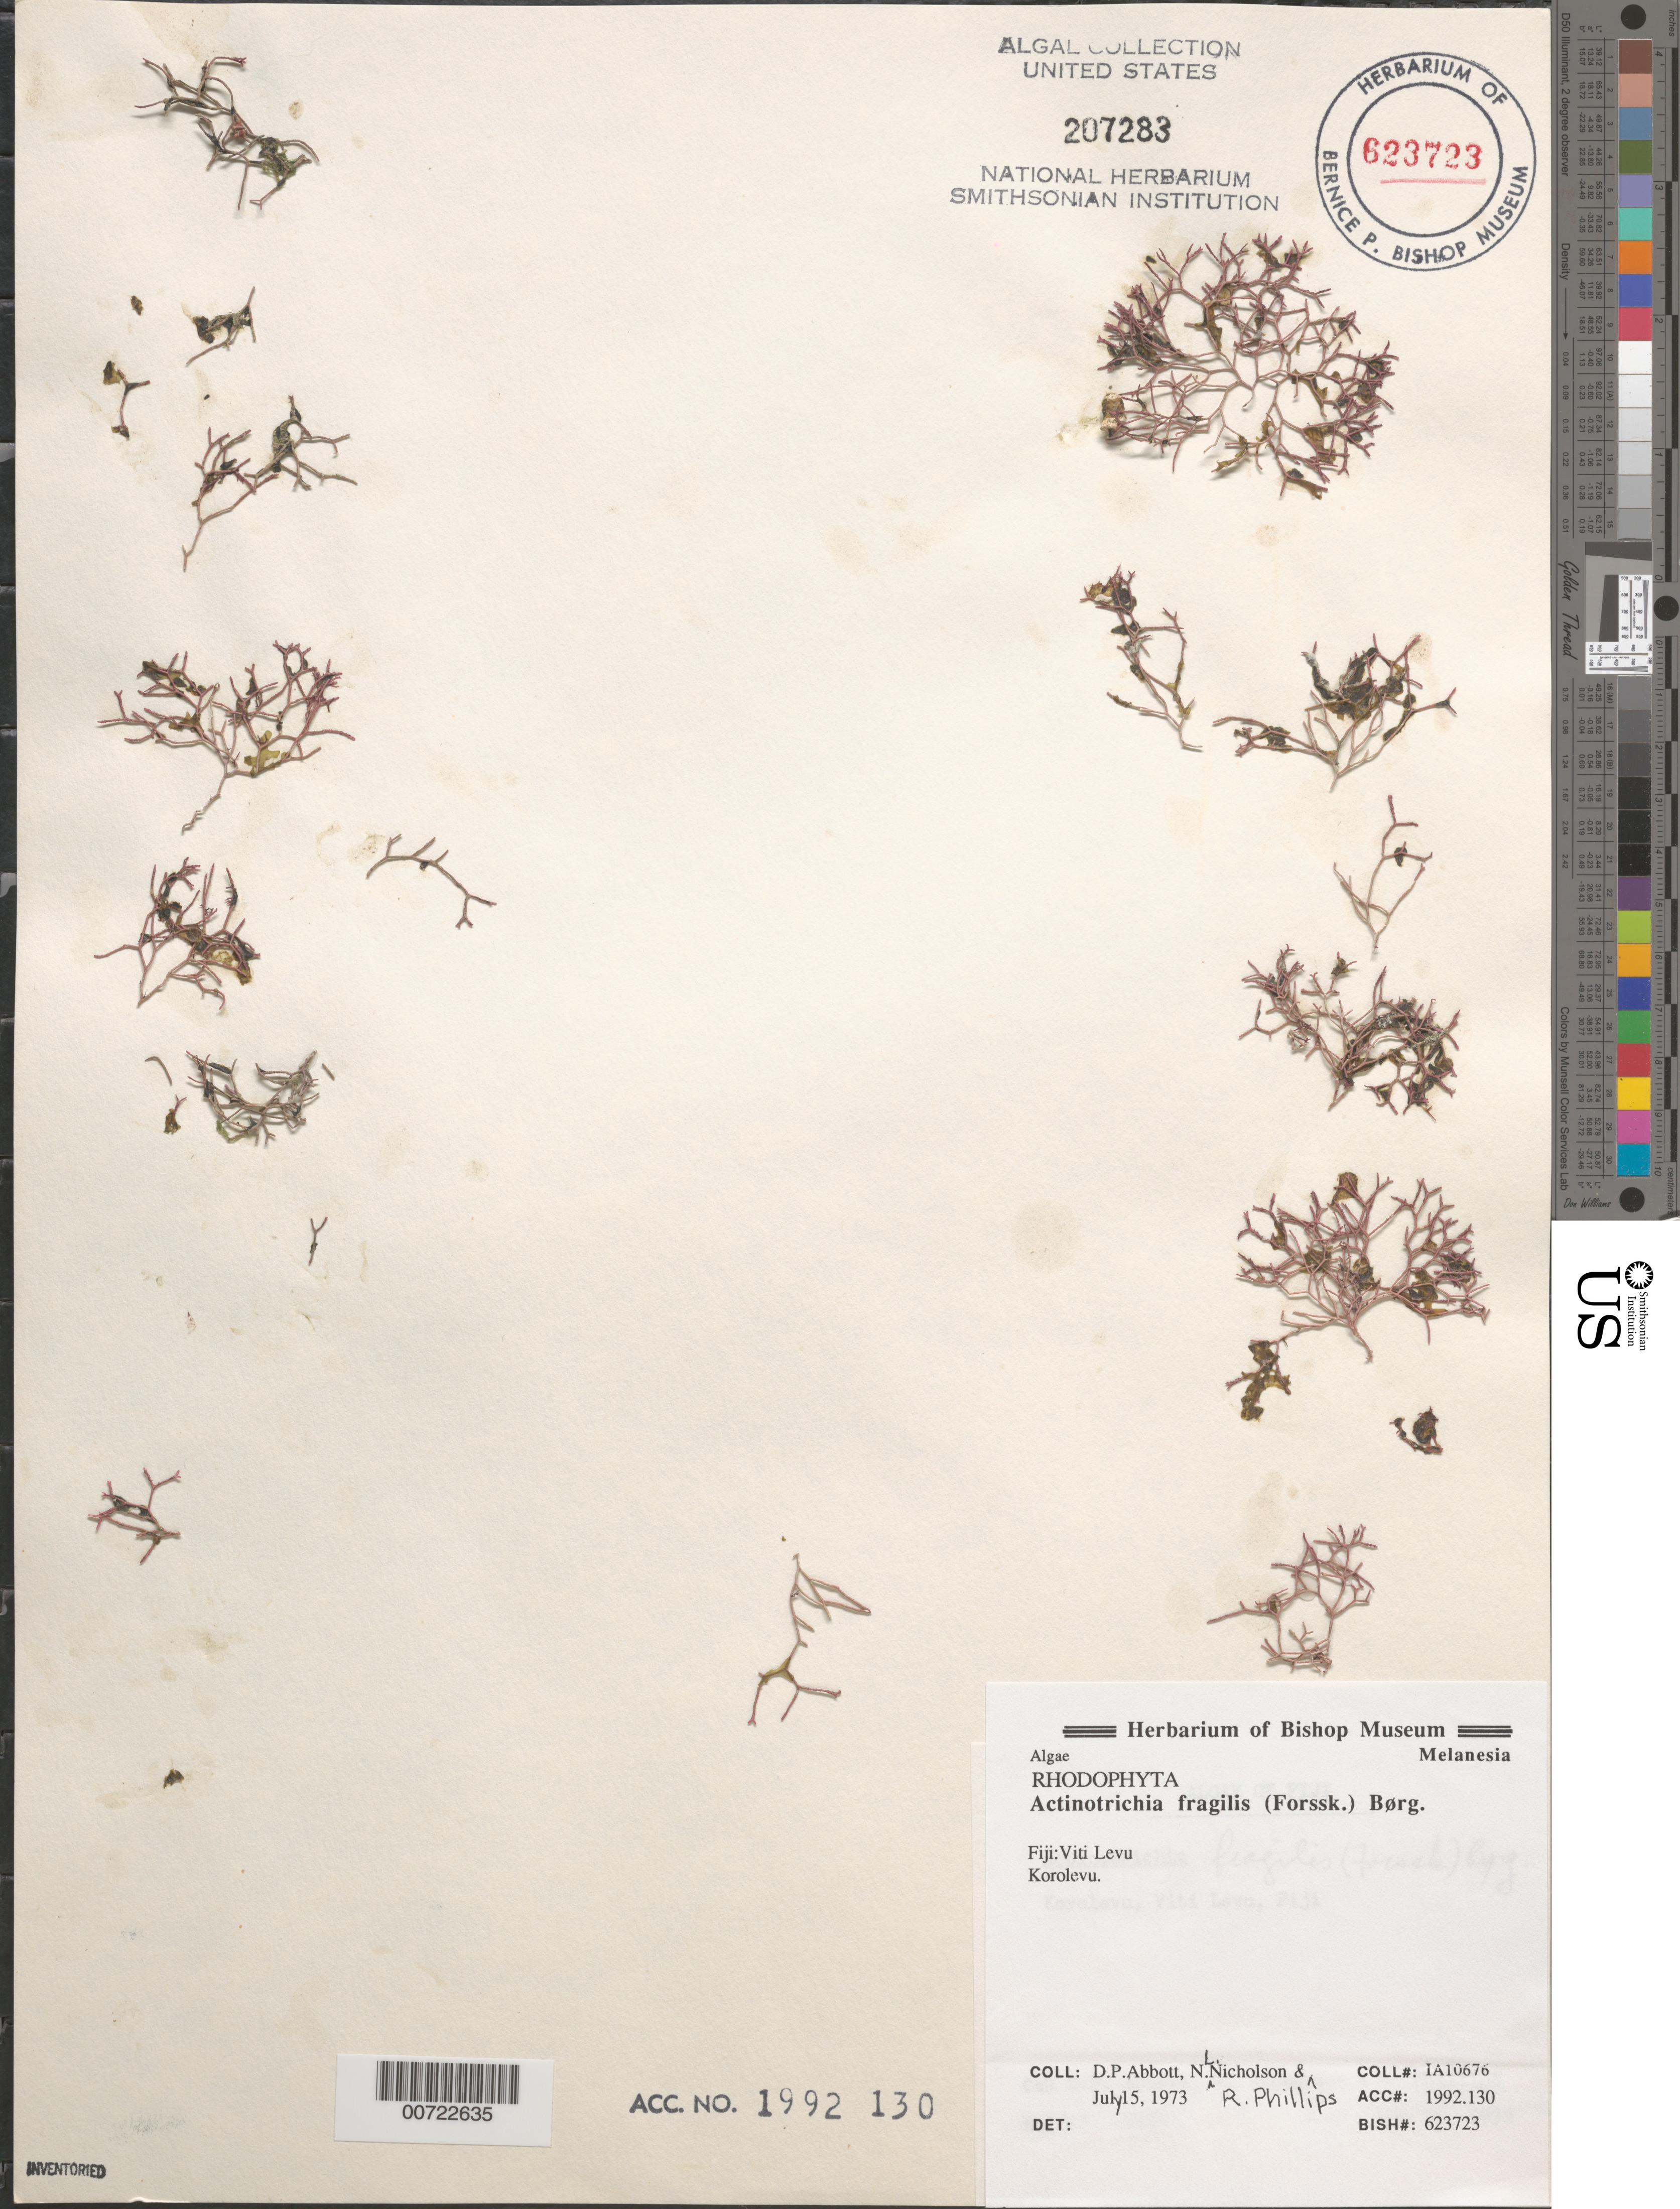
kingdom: Plantae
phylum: Rhodophyta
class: Florideophyceae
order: Nemaliales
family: Galaxauraceae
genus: Actinotrichia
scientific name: Actinotrichia fragilis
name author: (Forssk.) Børgesen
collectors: D. P. Abbott, N. Nicholson & R. Phillips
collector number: iaa 10676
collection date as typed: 15 Jul 1973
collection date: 1973-07-15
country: Fiji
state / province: Western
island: Viti Levu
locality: Korolevu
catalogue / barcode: US 207283